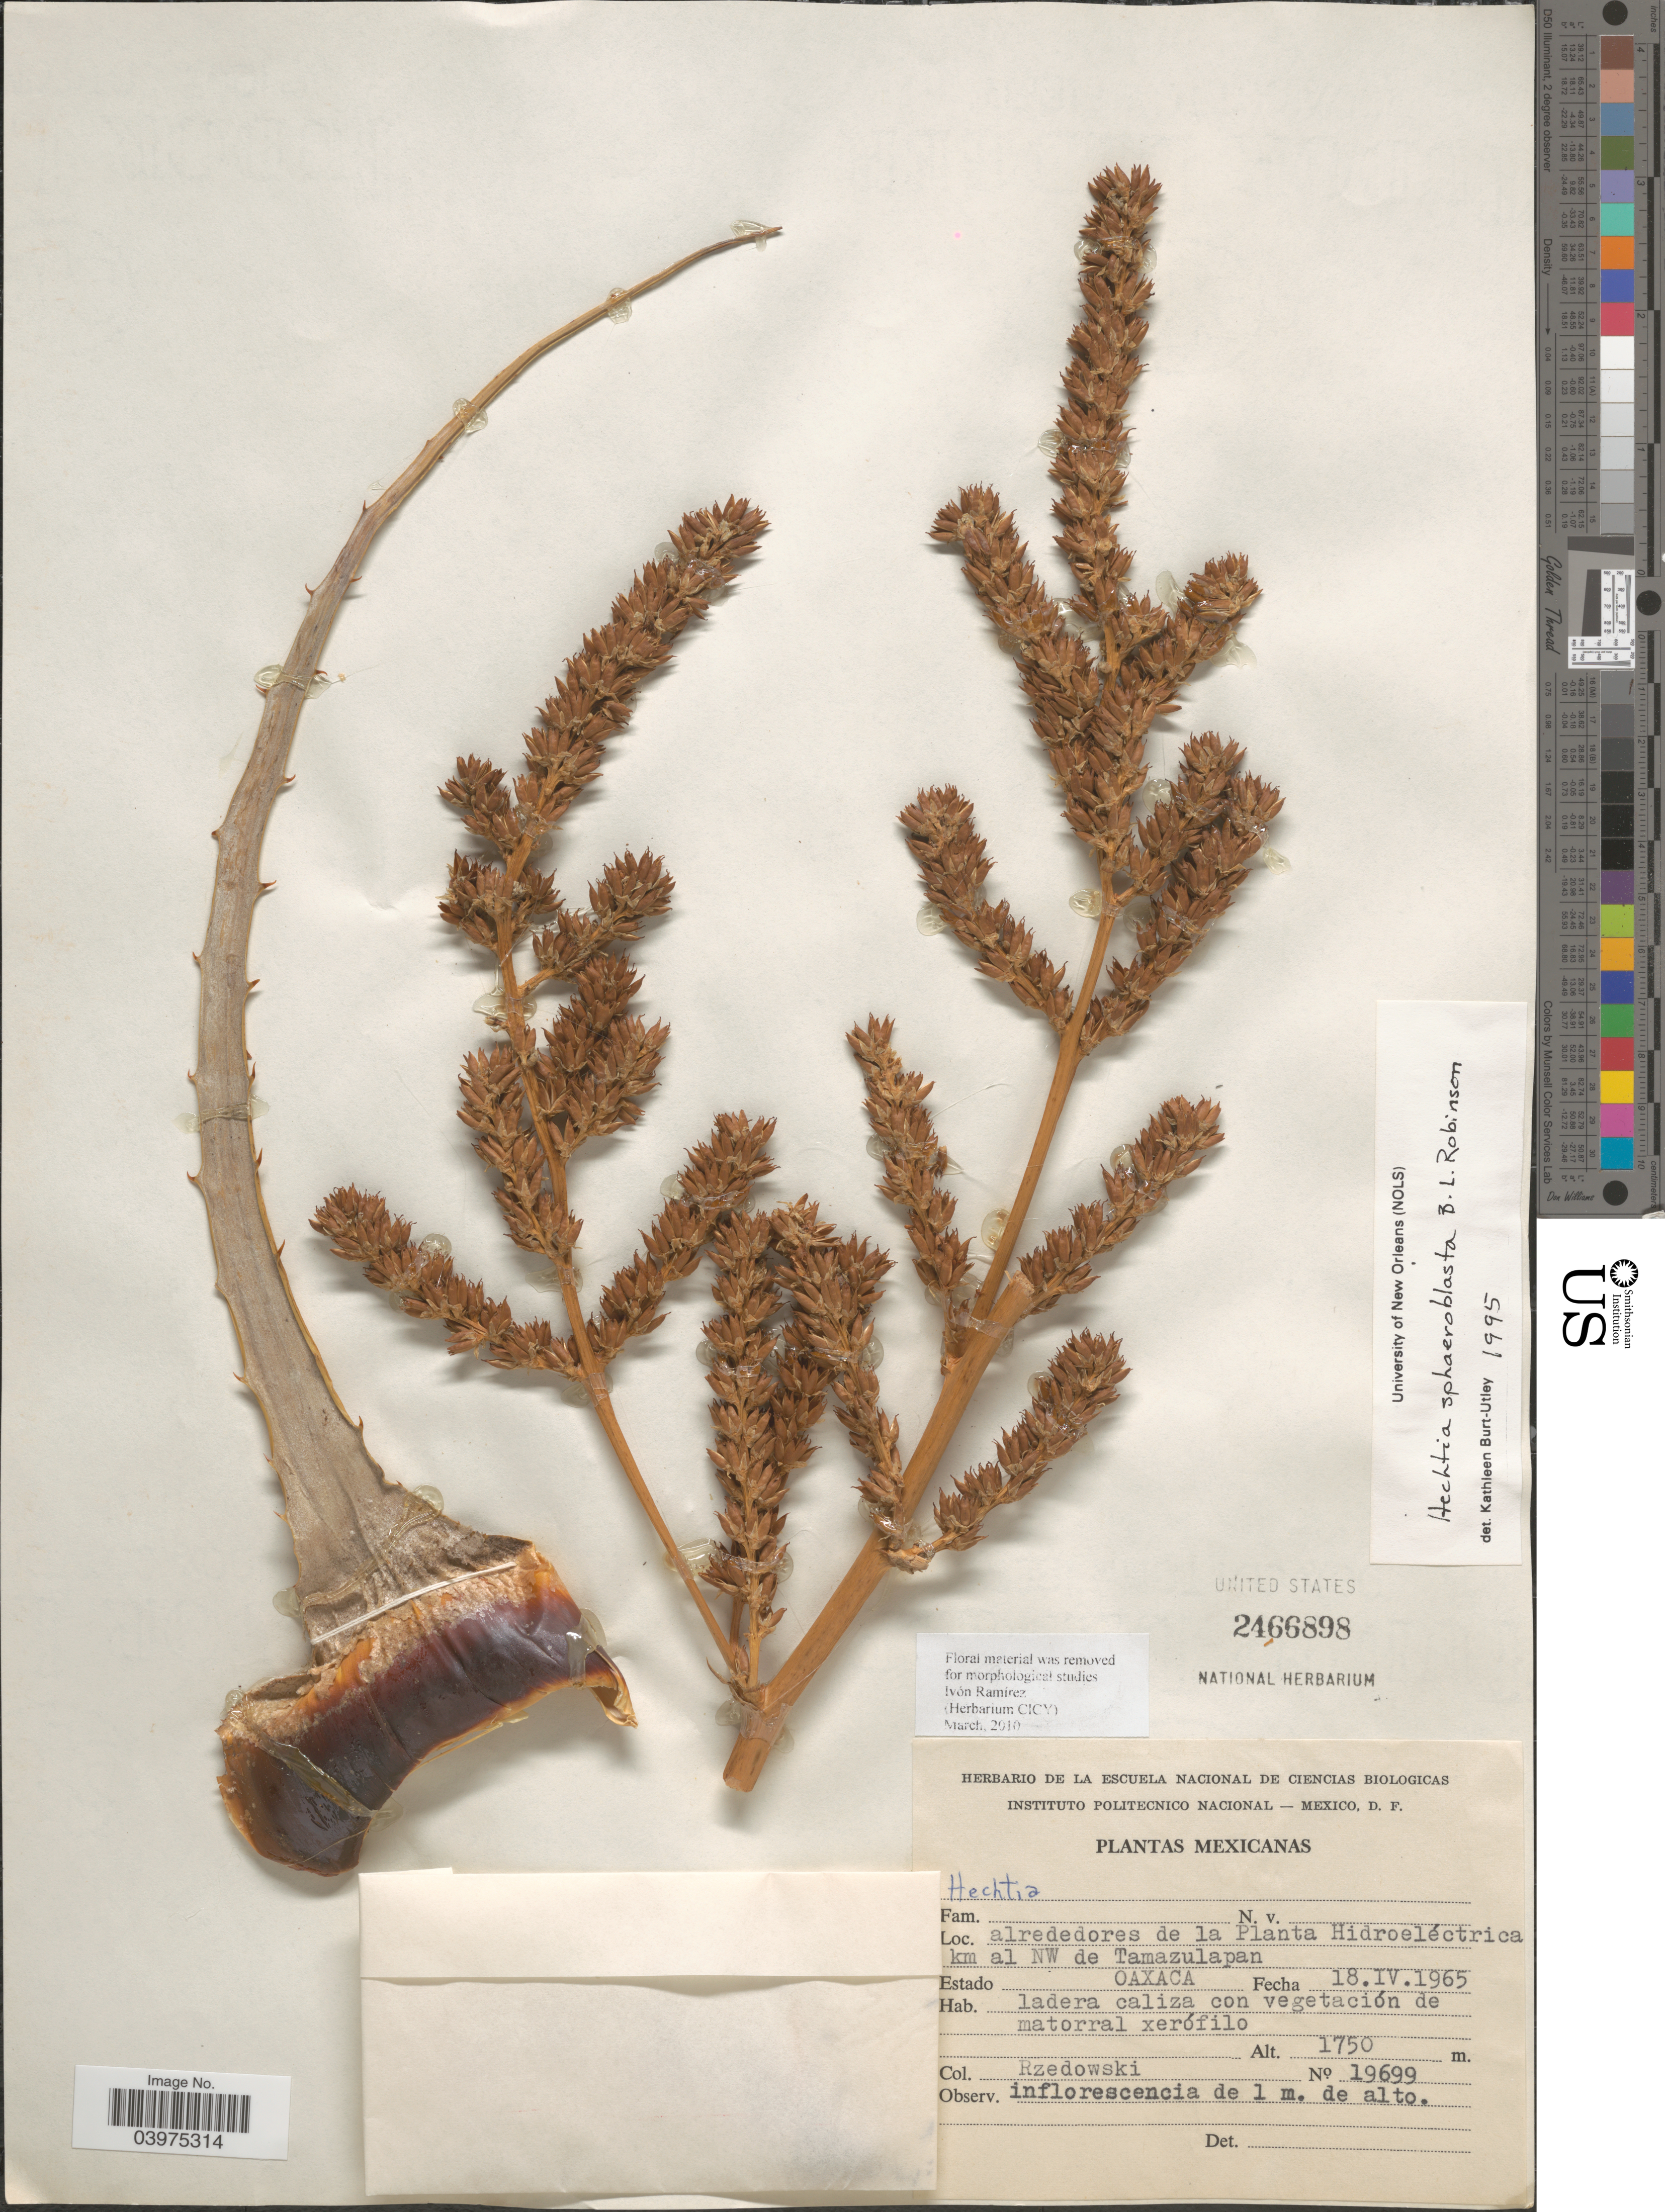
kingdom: Plantae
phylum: Tracheophyta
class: Liliopsida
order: Poales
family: Bromeliaceae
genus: Hechtia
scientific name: Hechtia sphaeroblasta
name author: B.L. Rob.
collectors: Rzedowski, --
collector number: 19699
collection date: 1965-04-18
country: Mexico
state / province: Oaxaca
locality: Alrededores de la Planta Hidroelélectrica [illegible text] km al NW de Tamazulapan.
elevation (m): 1750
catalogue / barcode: US 2466898